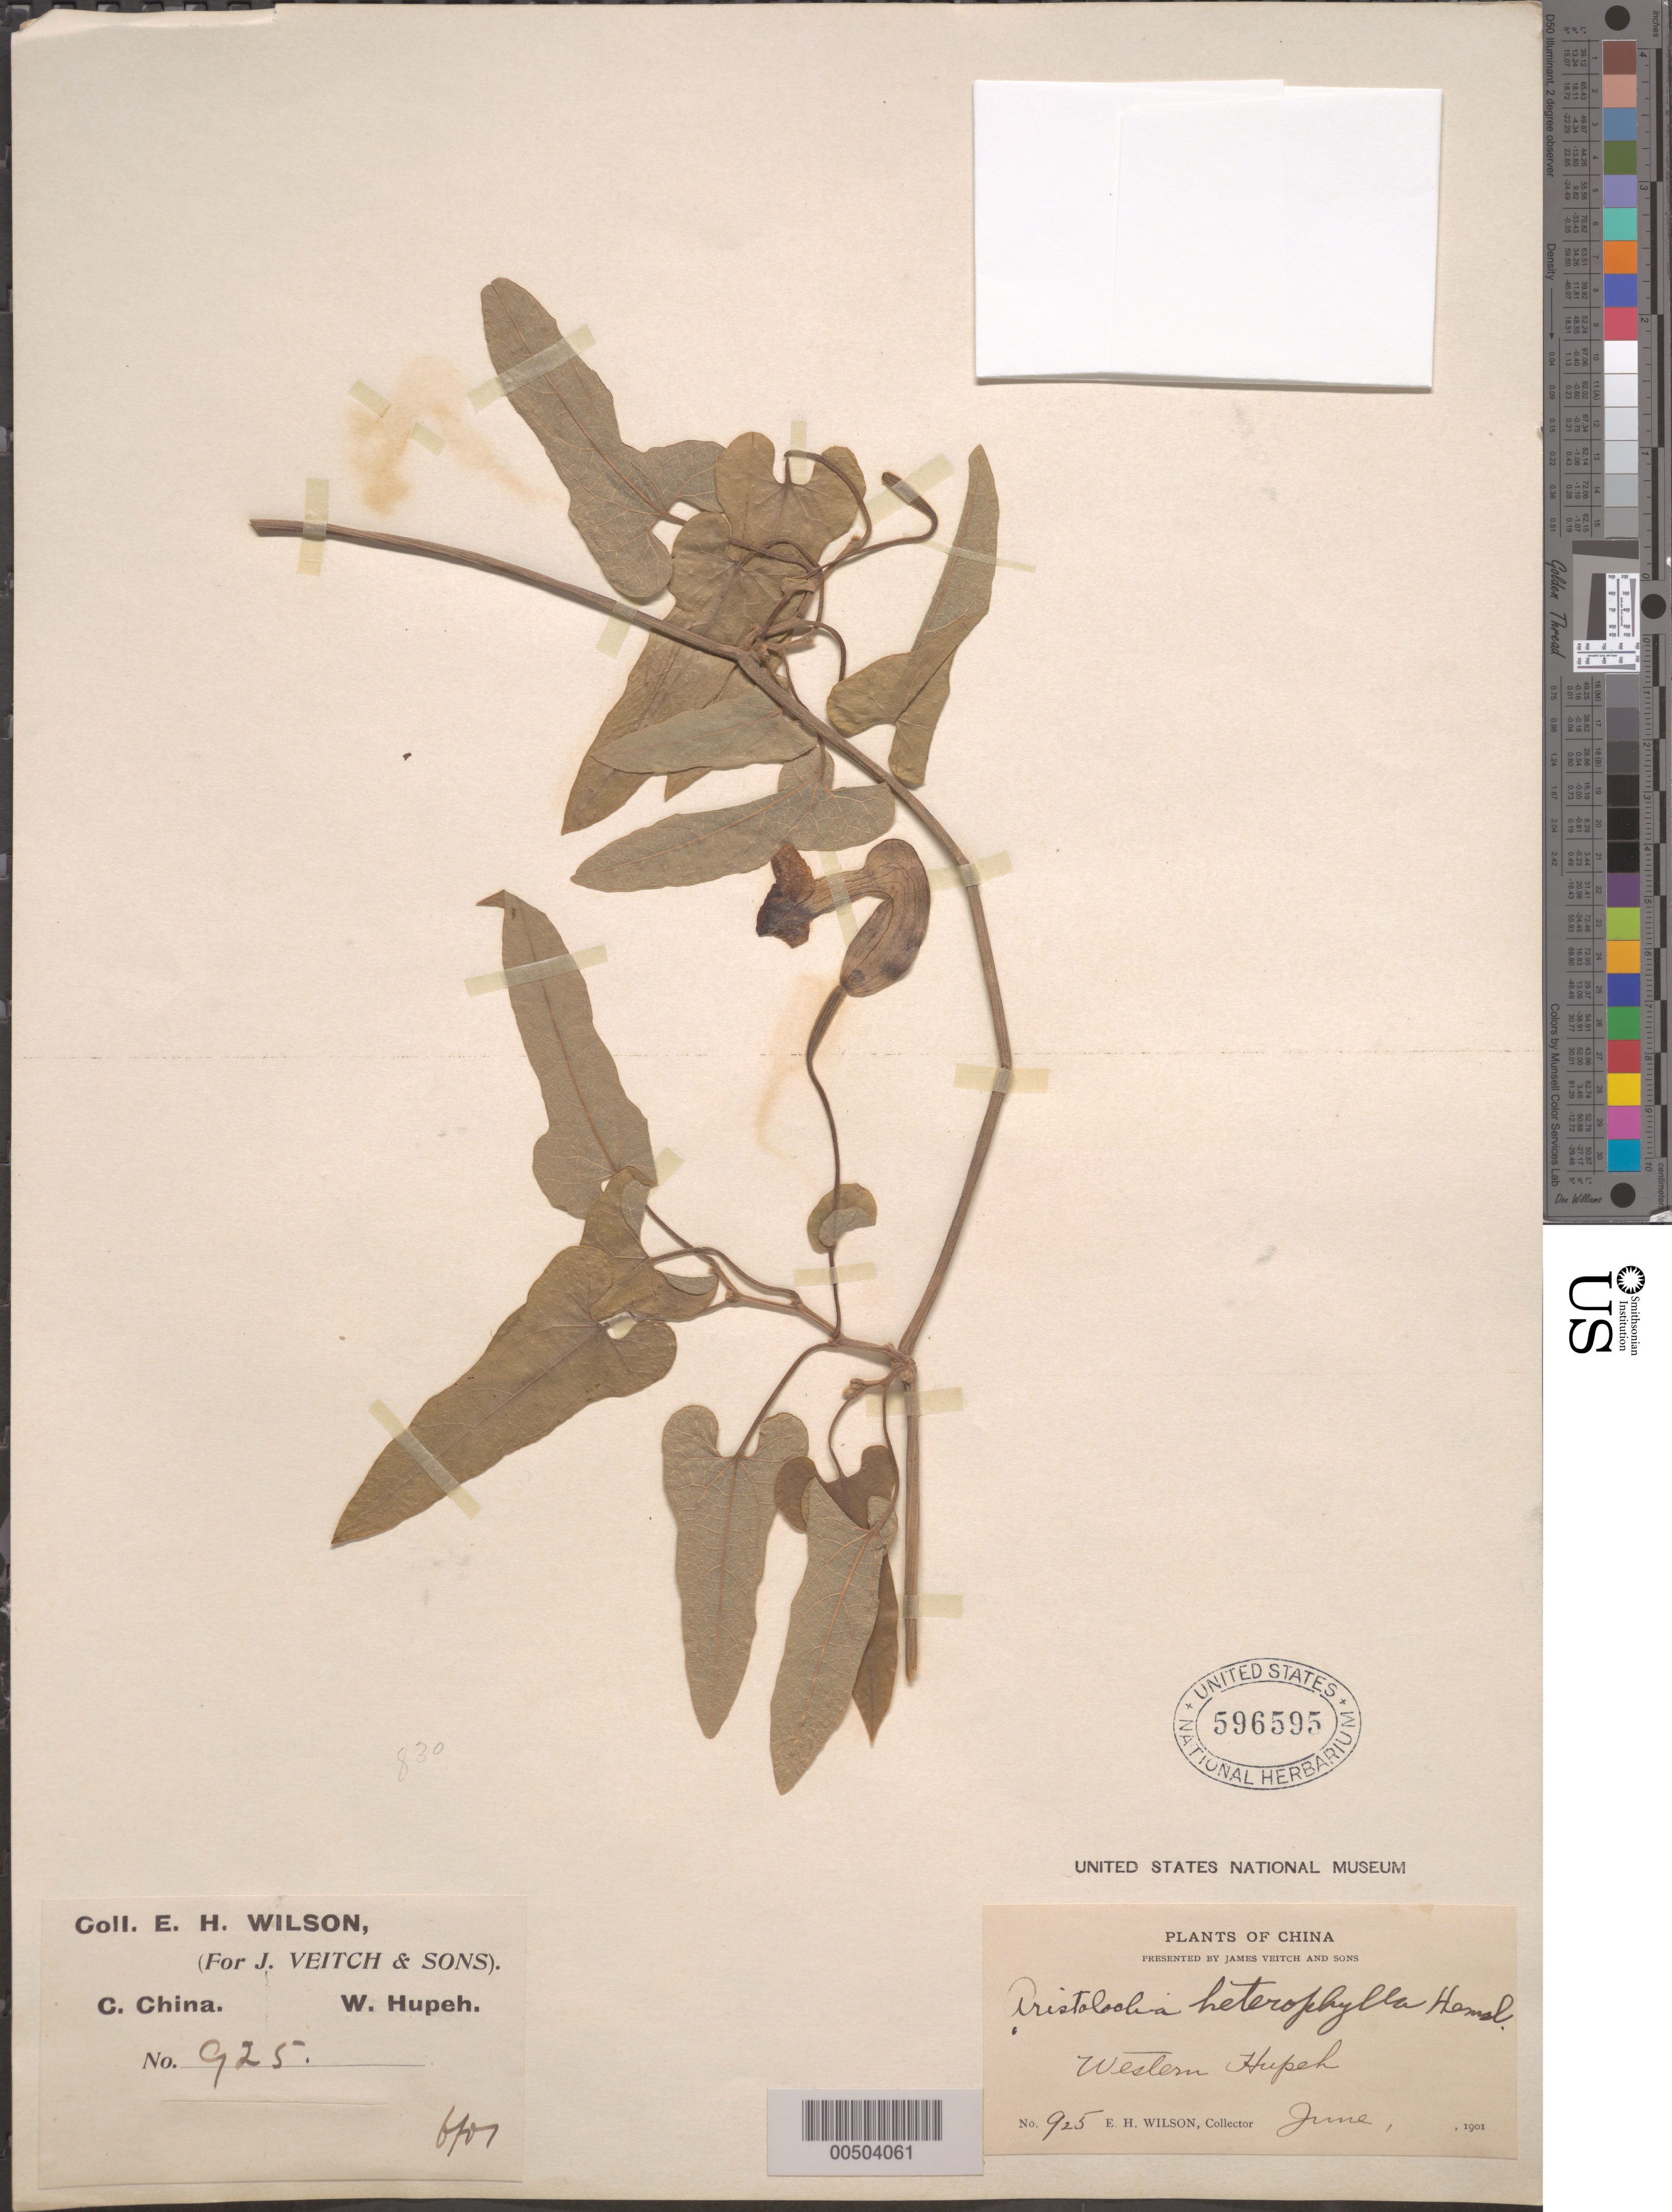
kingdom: Plantae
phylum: Tracheophyta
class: Magnoliopsida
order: Piperales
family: Aristolochiaceae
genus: Aristolochia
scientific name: Aristolochia heterophylla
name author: Hemsl.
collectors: E. H. Wilson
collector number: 925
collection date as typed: Jun 1901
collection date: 1901-06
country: China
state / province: Hubei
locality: Western Hupeh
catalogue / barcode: US 596595